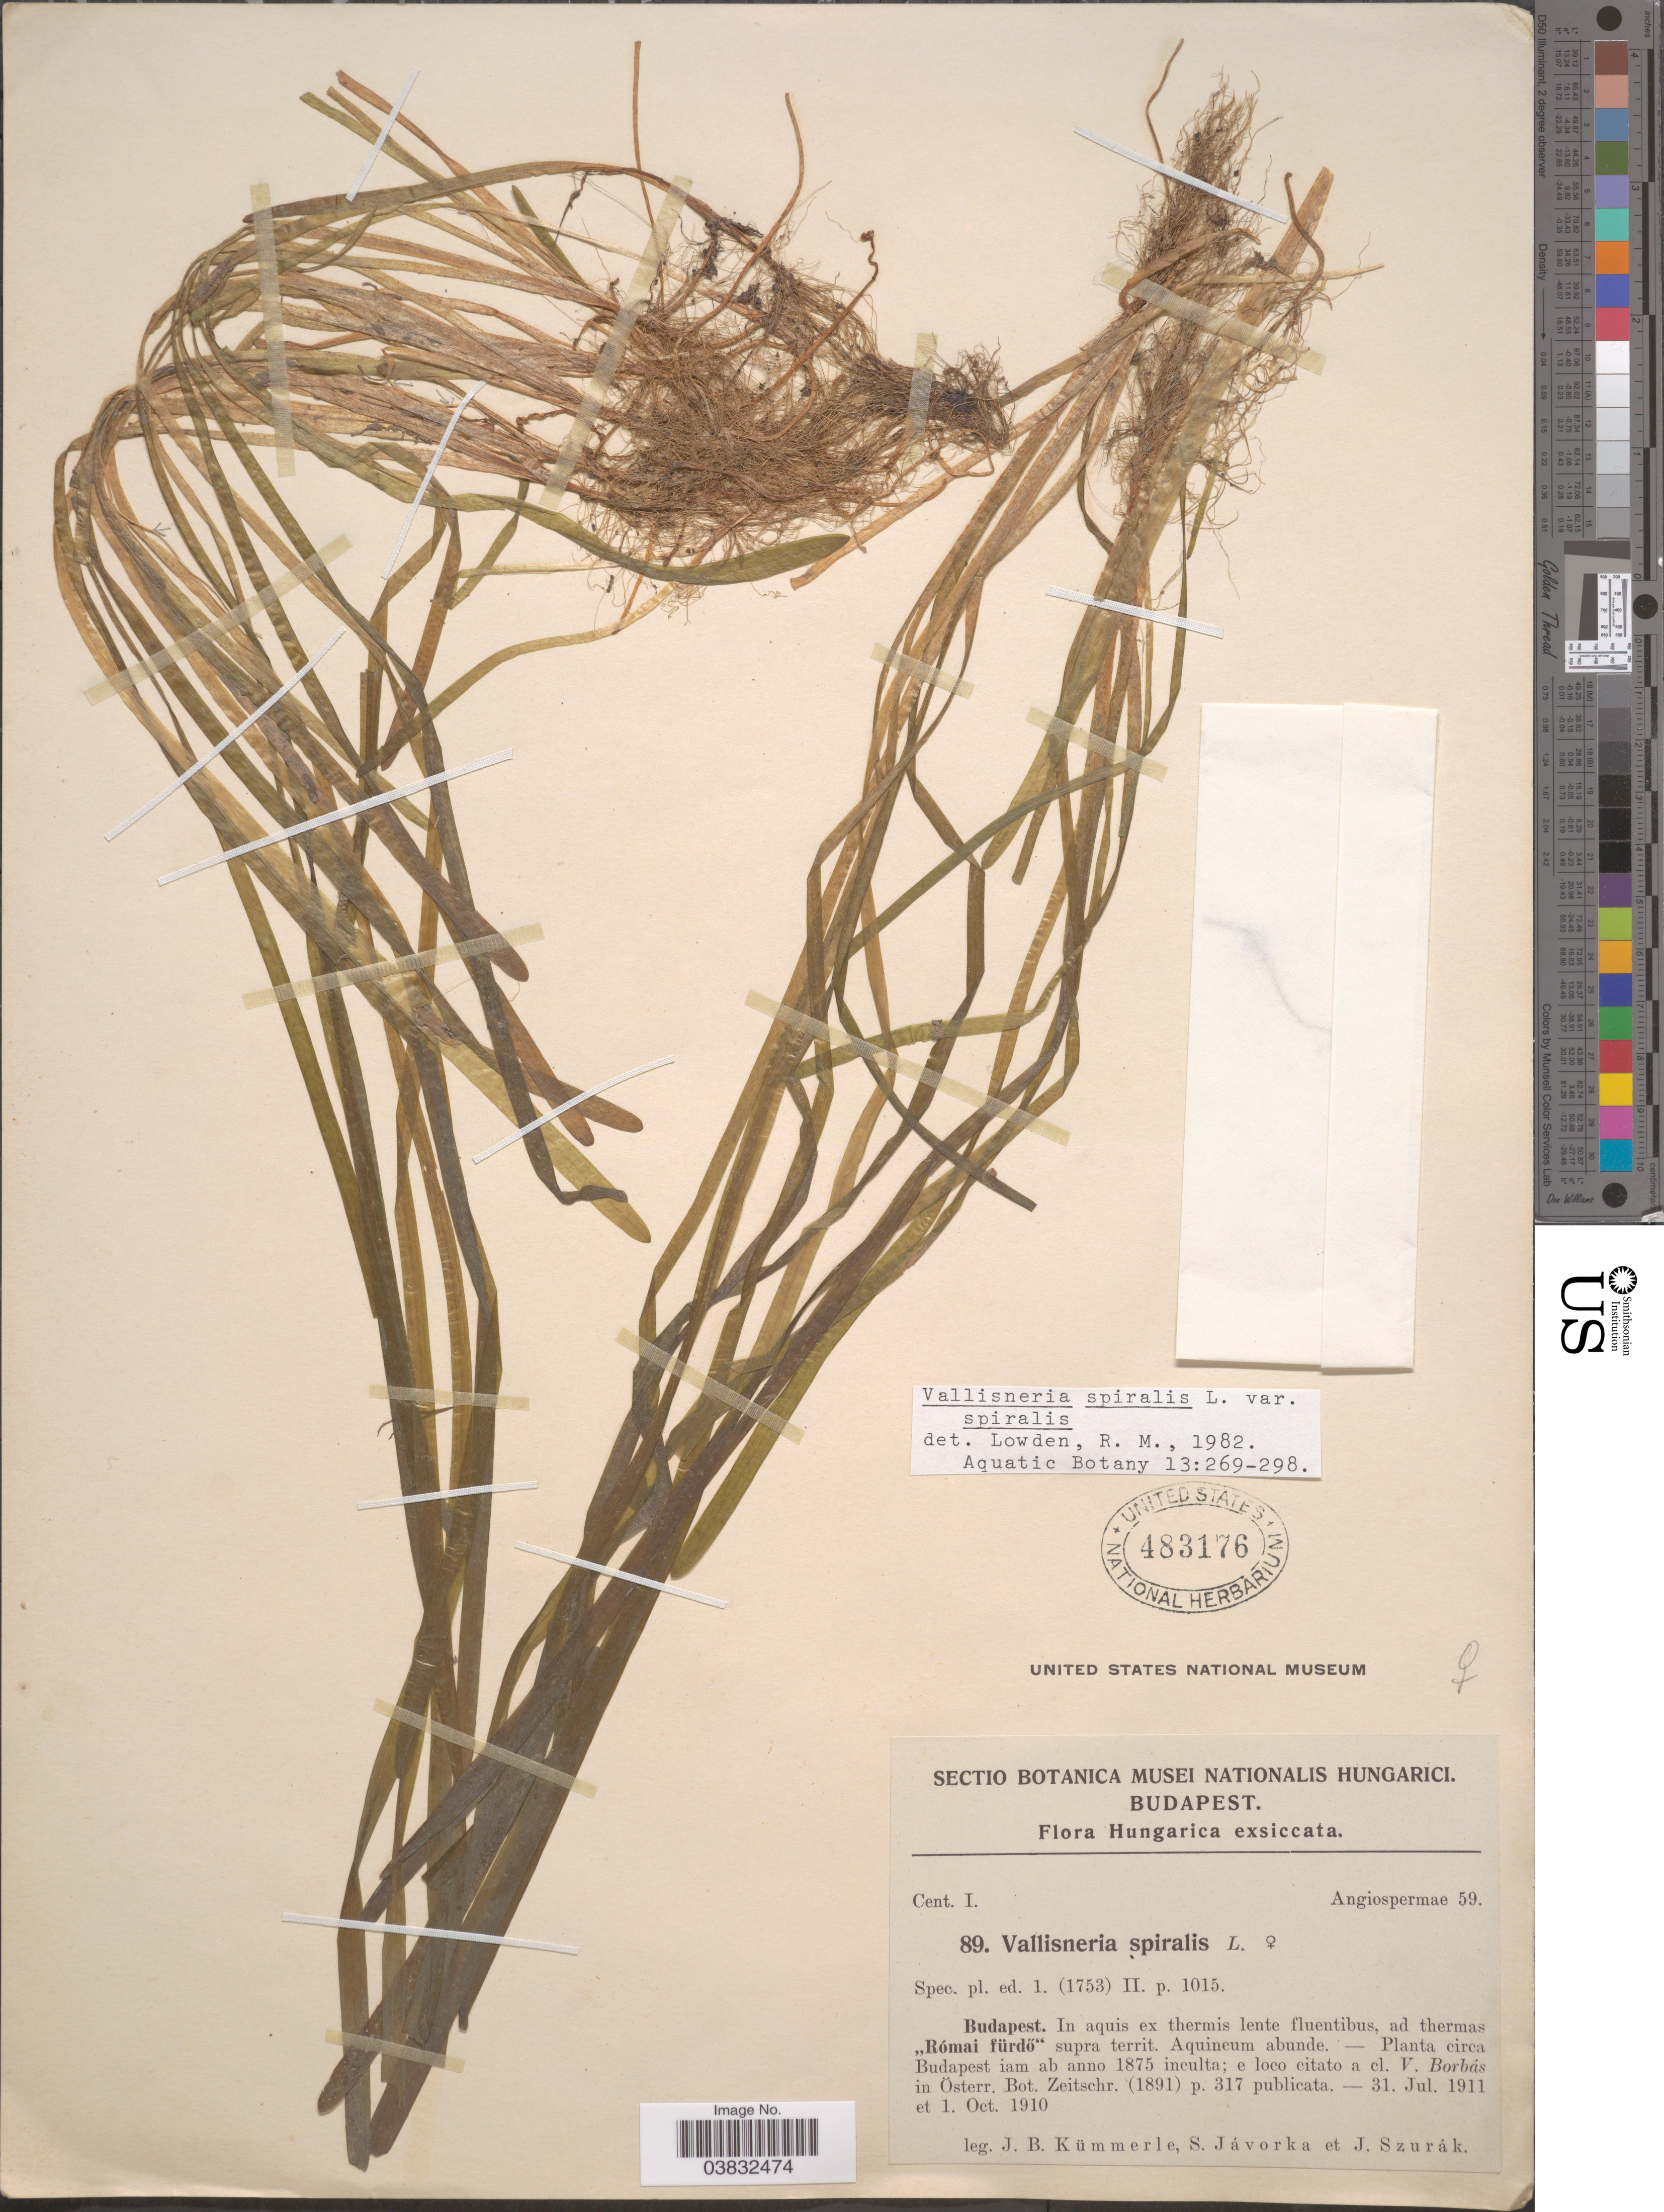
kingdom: Plantae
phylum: Tracheophyta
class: Liliopsida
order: Alismatales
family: Hydrocharitaceae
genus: Vallisneria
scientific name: Vallisneria spiralis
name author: L.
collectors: J. Kummerle, S. Javorka & J. Szurak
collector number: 89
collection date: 1910-10-01/1911-07-31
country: Hungary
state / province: Budapest, Capital District of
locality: In aquis ex thermis lente fluentibus, ad thermas "Római fürdó" supra territ. Planta circa Budapest.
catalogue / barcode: US 483176